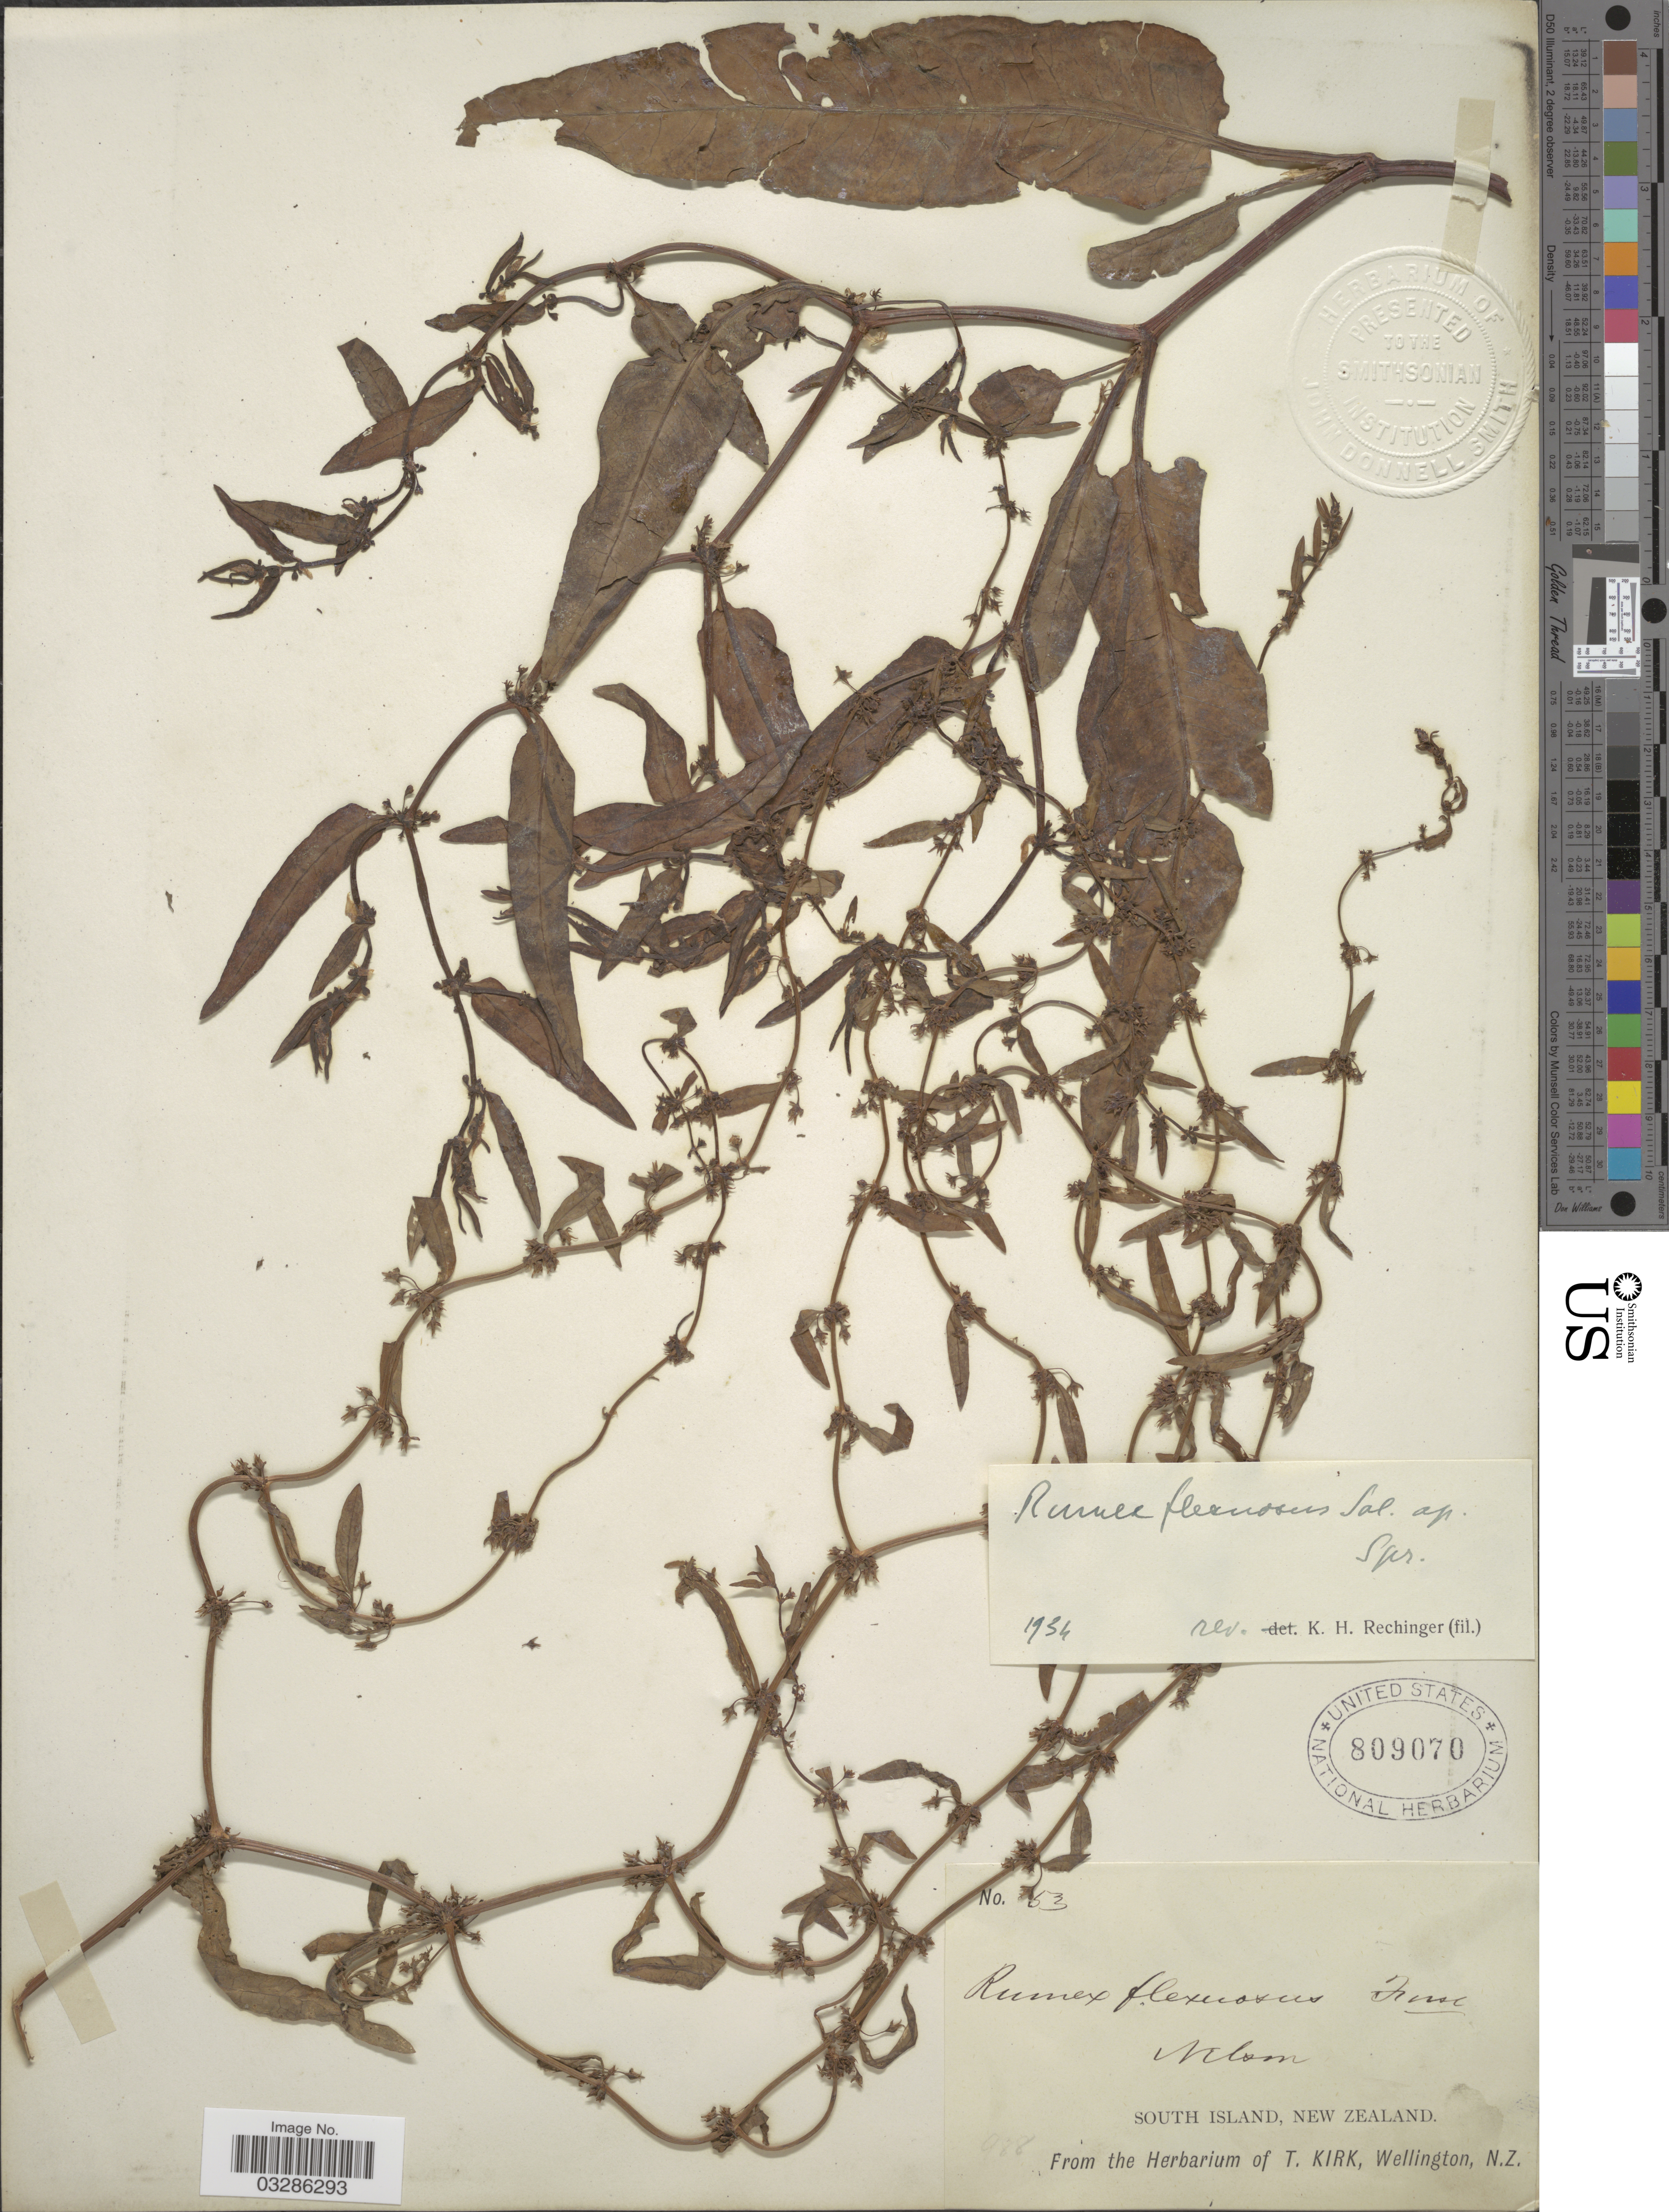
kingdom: Plantae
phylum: Tracheophyta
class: Magnoliopsida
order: Caryophyllales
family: Polygonaceae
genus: Rumex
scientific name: Rumex flexuosus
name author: Sol. ex G. Forst.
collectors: ex herb. T. Kirk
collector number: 53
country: New Zealand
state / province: Nelson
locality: South Island.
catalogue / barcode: US 809070